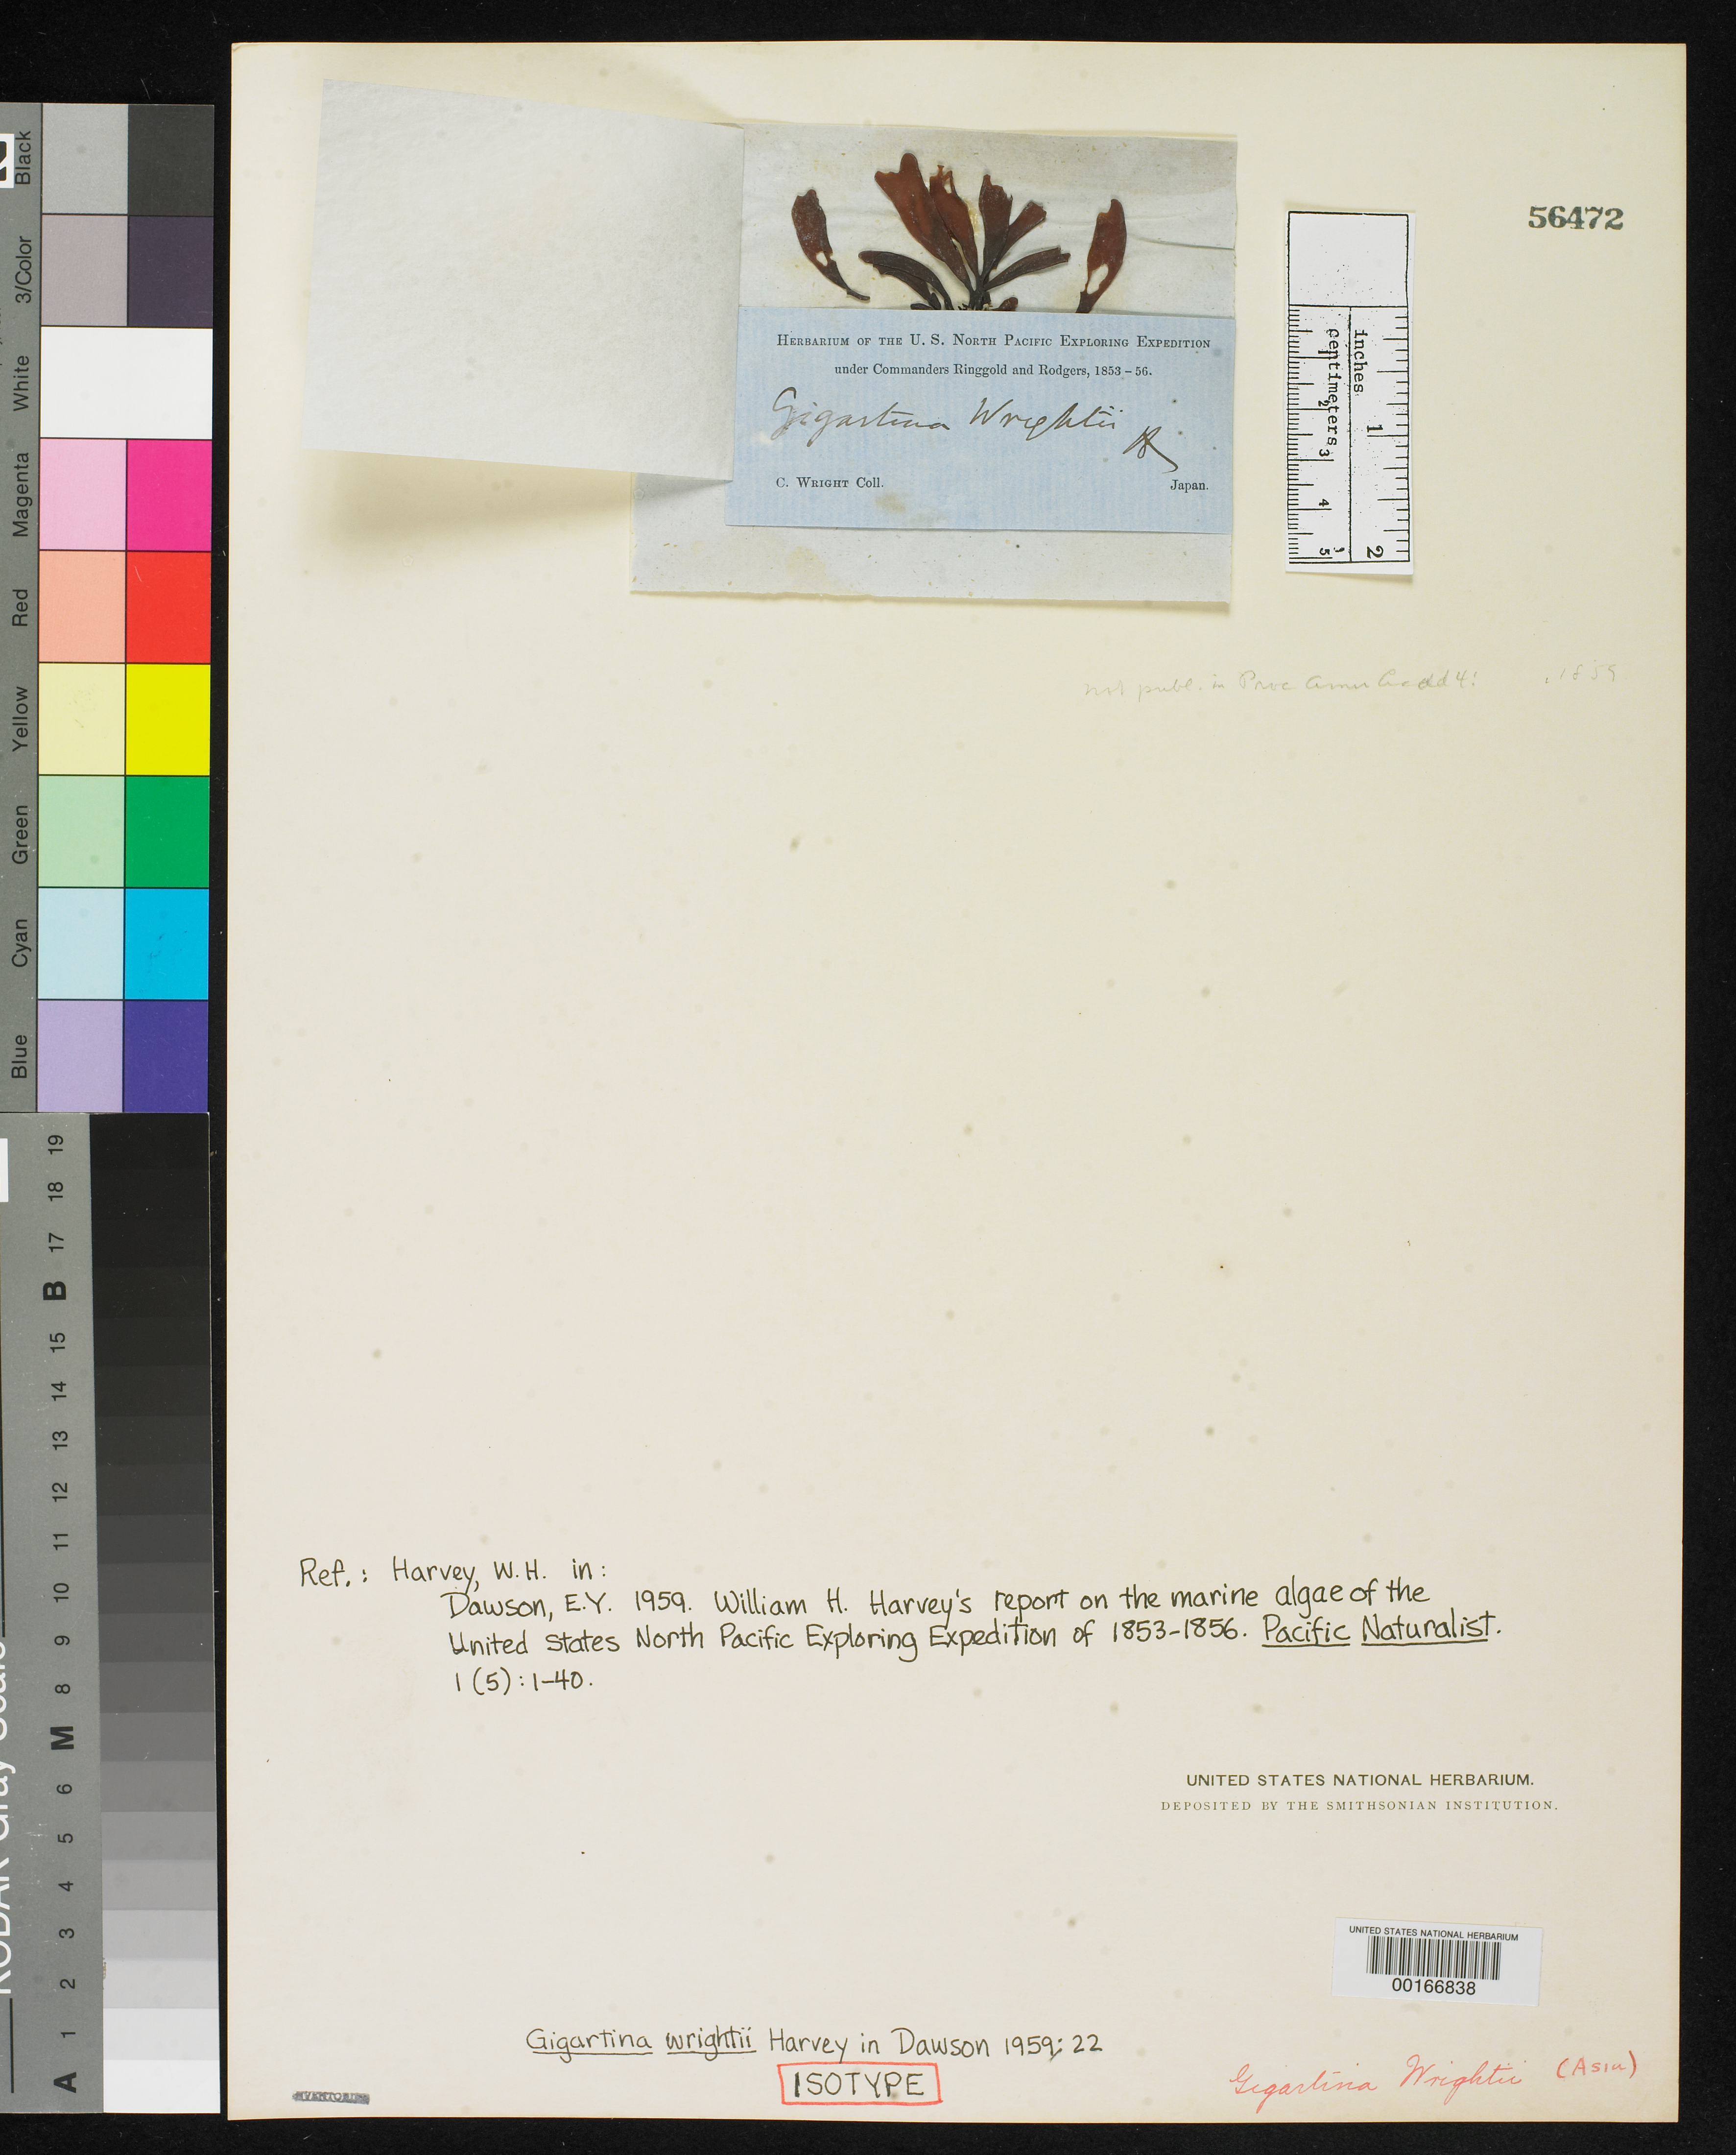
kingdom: Plantae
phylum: Rhodophyta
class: Florideophyceae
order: Gigartinales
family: Gigartinaceae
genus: Gigartina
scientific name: Gigartina wrightii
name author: Harv. in E.Y. Dawson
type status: Isotype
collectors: C. Wright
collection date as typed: May 1855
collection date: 1855-05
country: Japan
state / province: Sizuoka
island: Honshu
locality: Shimoda (Simodah).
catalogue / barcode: US 56472